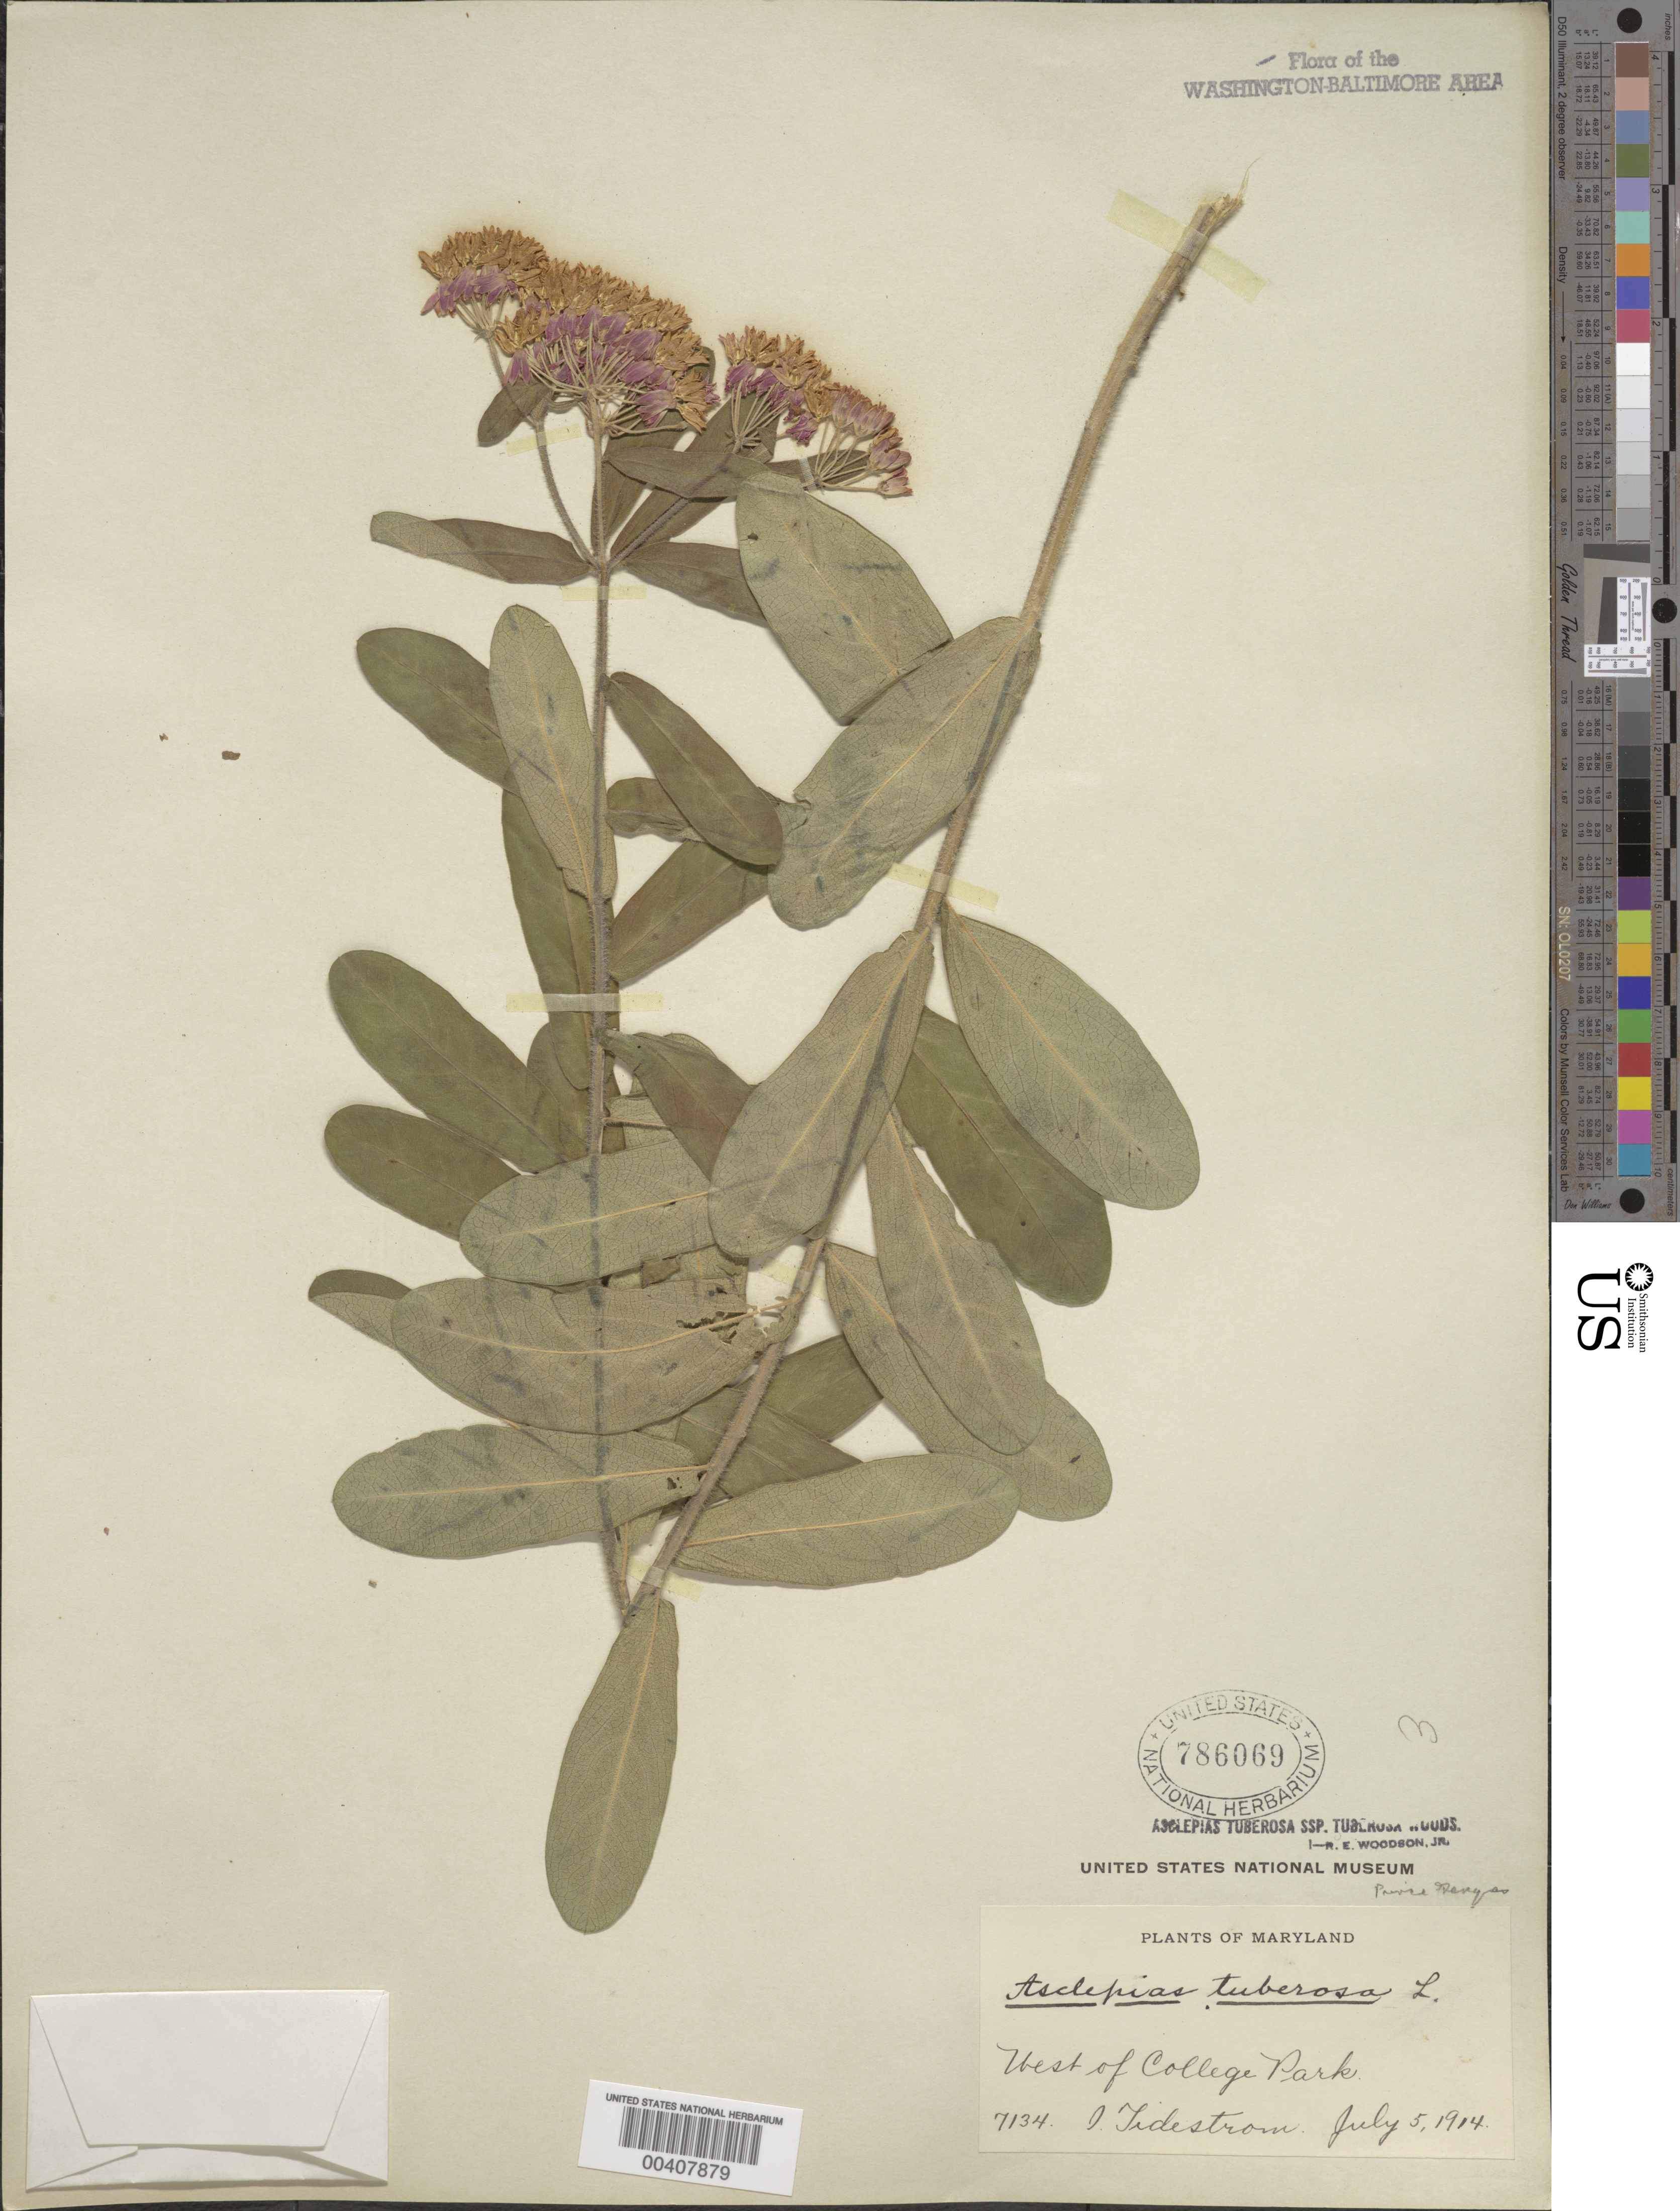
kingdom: Plantae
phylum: Tracheophyta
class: Magnoliopsida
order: Gentianales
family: Apocynaceae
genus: Asclepias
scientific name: Asclepias tuberosa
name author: L.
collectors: I. F. Tidestrom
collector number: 7134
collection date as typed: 05 Jul 1914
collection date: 1914-07-05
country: United States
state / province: Maryland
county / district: Prince George's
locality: West of College Park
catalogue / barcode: US 786069